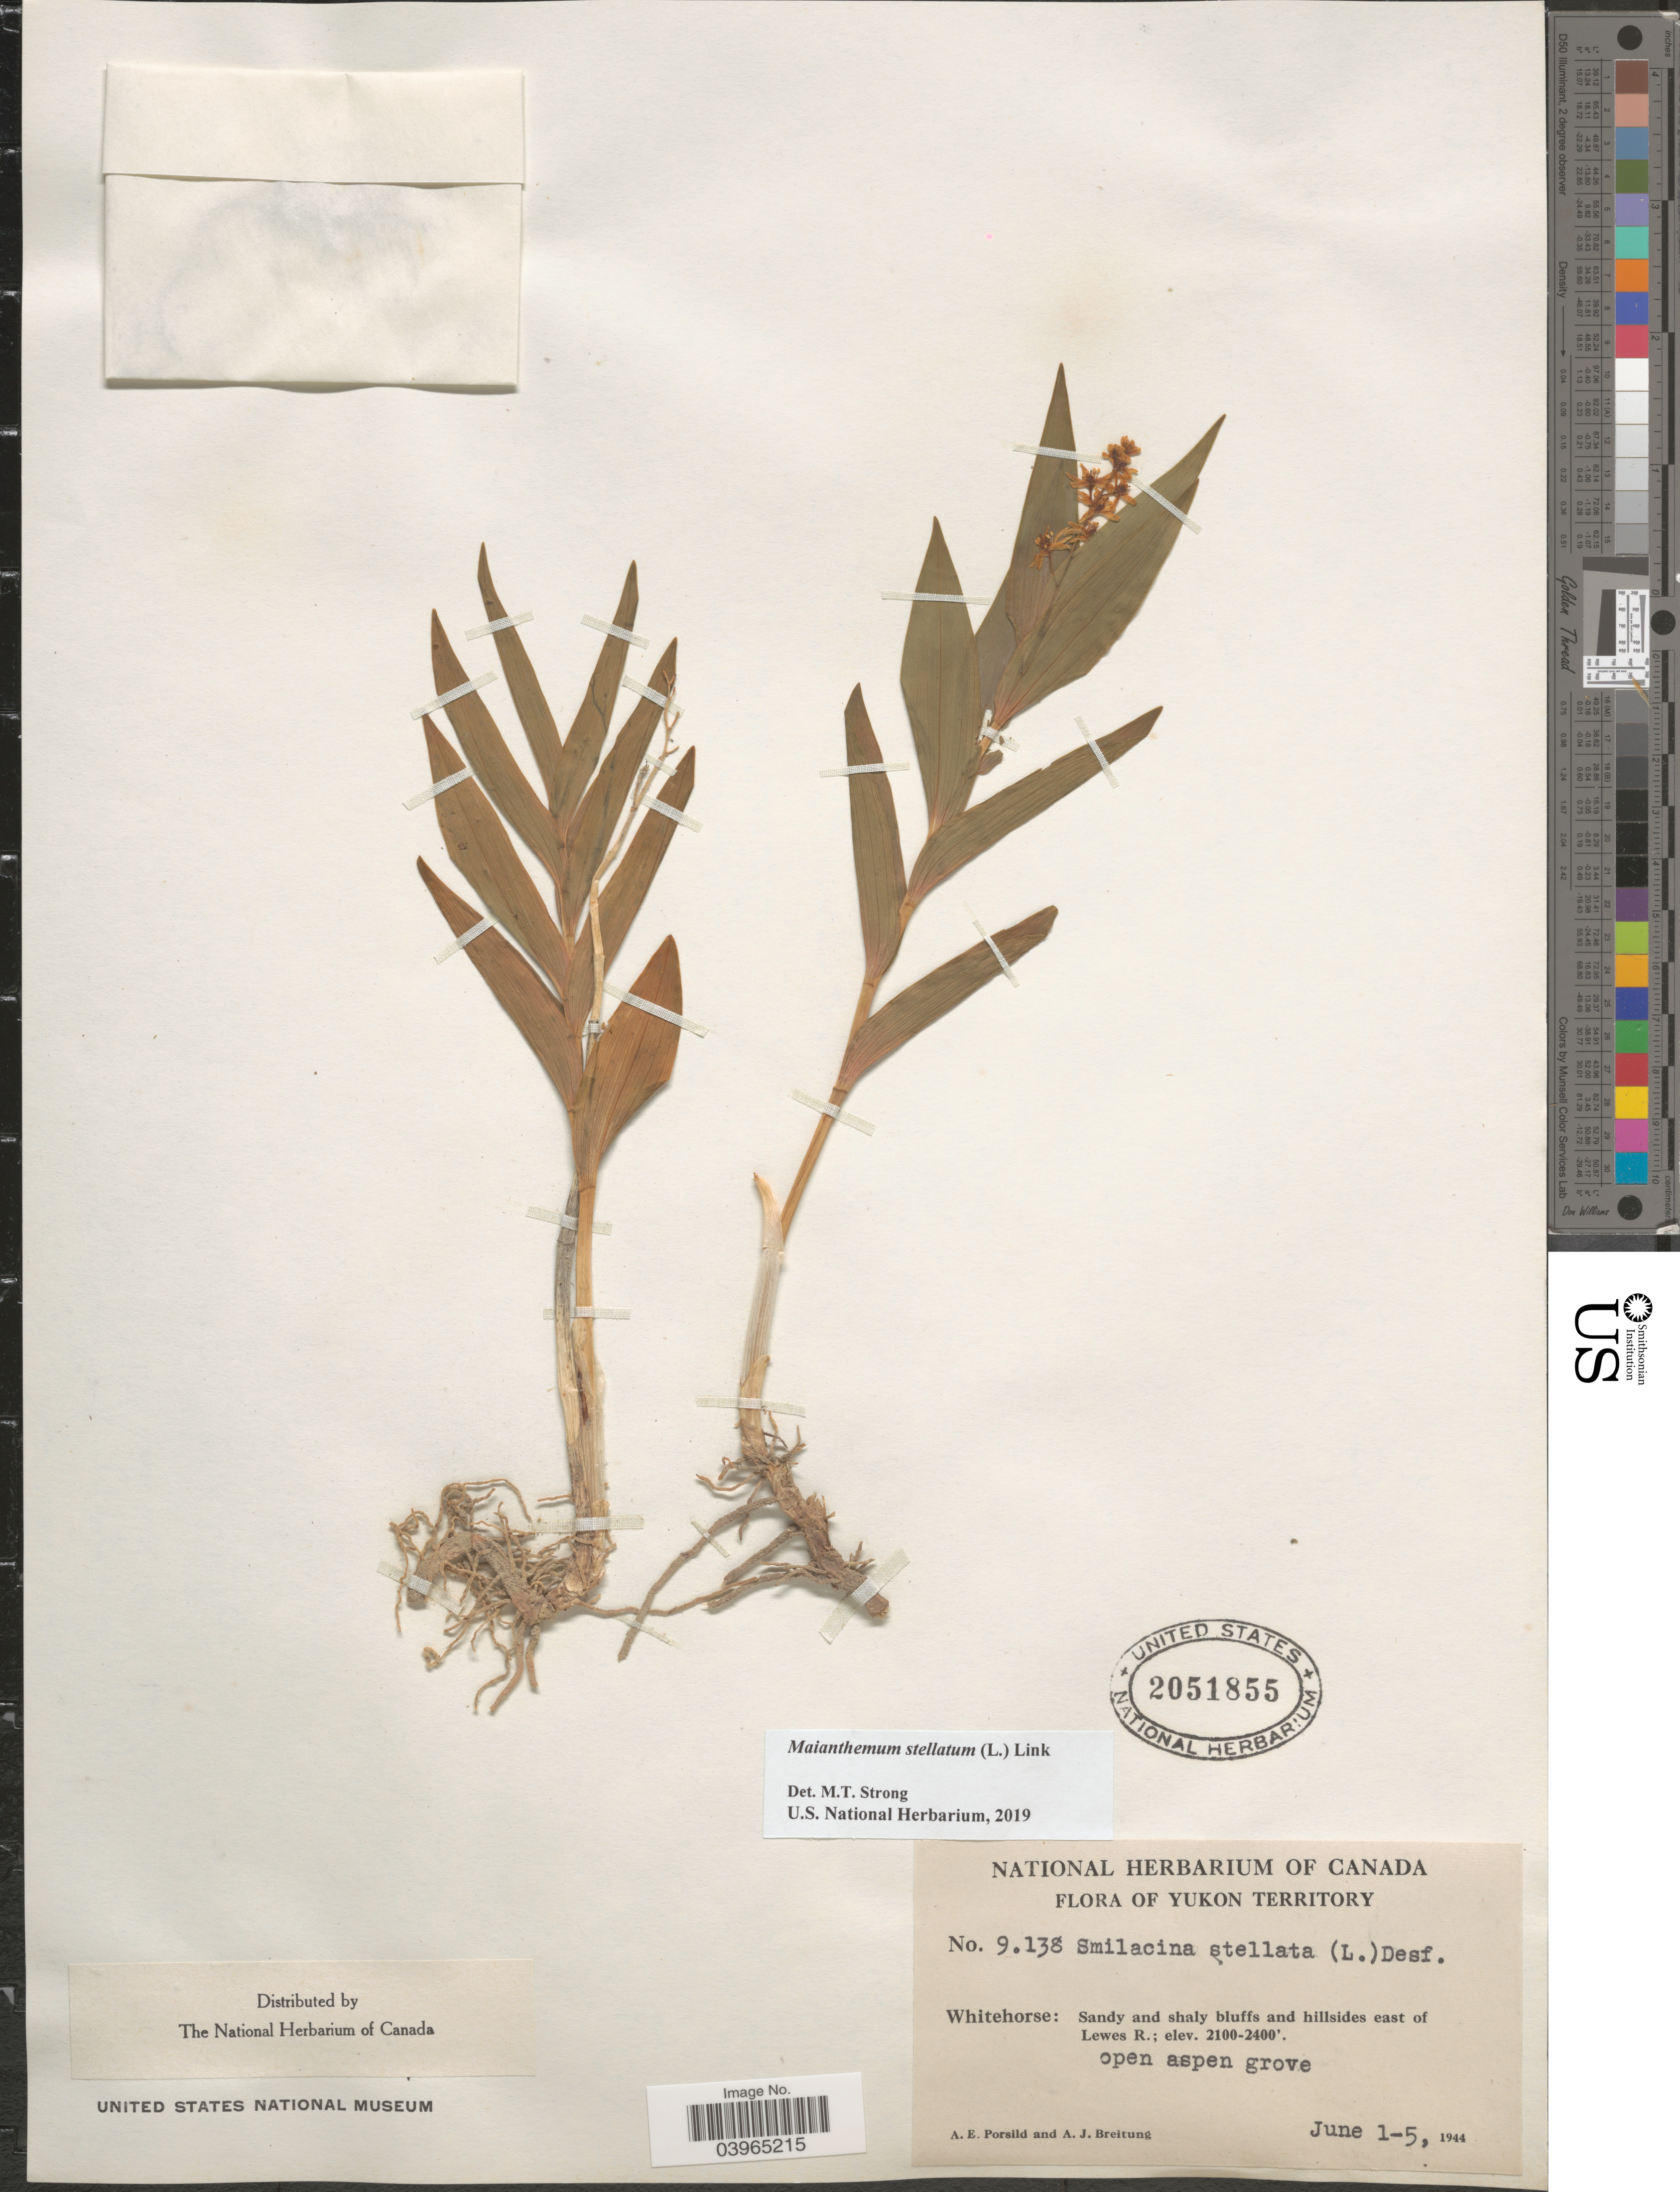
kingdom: Plantae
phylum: Tracheophyta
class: Liliopsida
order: Asparagales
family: Asparagaceae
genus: Maianthemum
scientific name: Maianthemum stellatum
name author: (L.) Link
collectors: A. E. Porsild & A. Breitung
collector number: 9138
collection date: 1944-06-01/1944-06-05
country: Canada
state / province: Yukon Territory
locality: Whitehorse: Sandy and shaly bluffs and hillsides east of Lewes R.; open aspen grove.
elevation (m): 640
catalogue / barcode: US 2051855